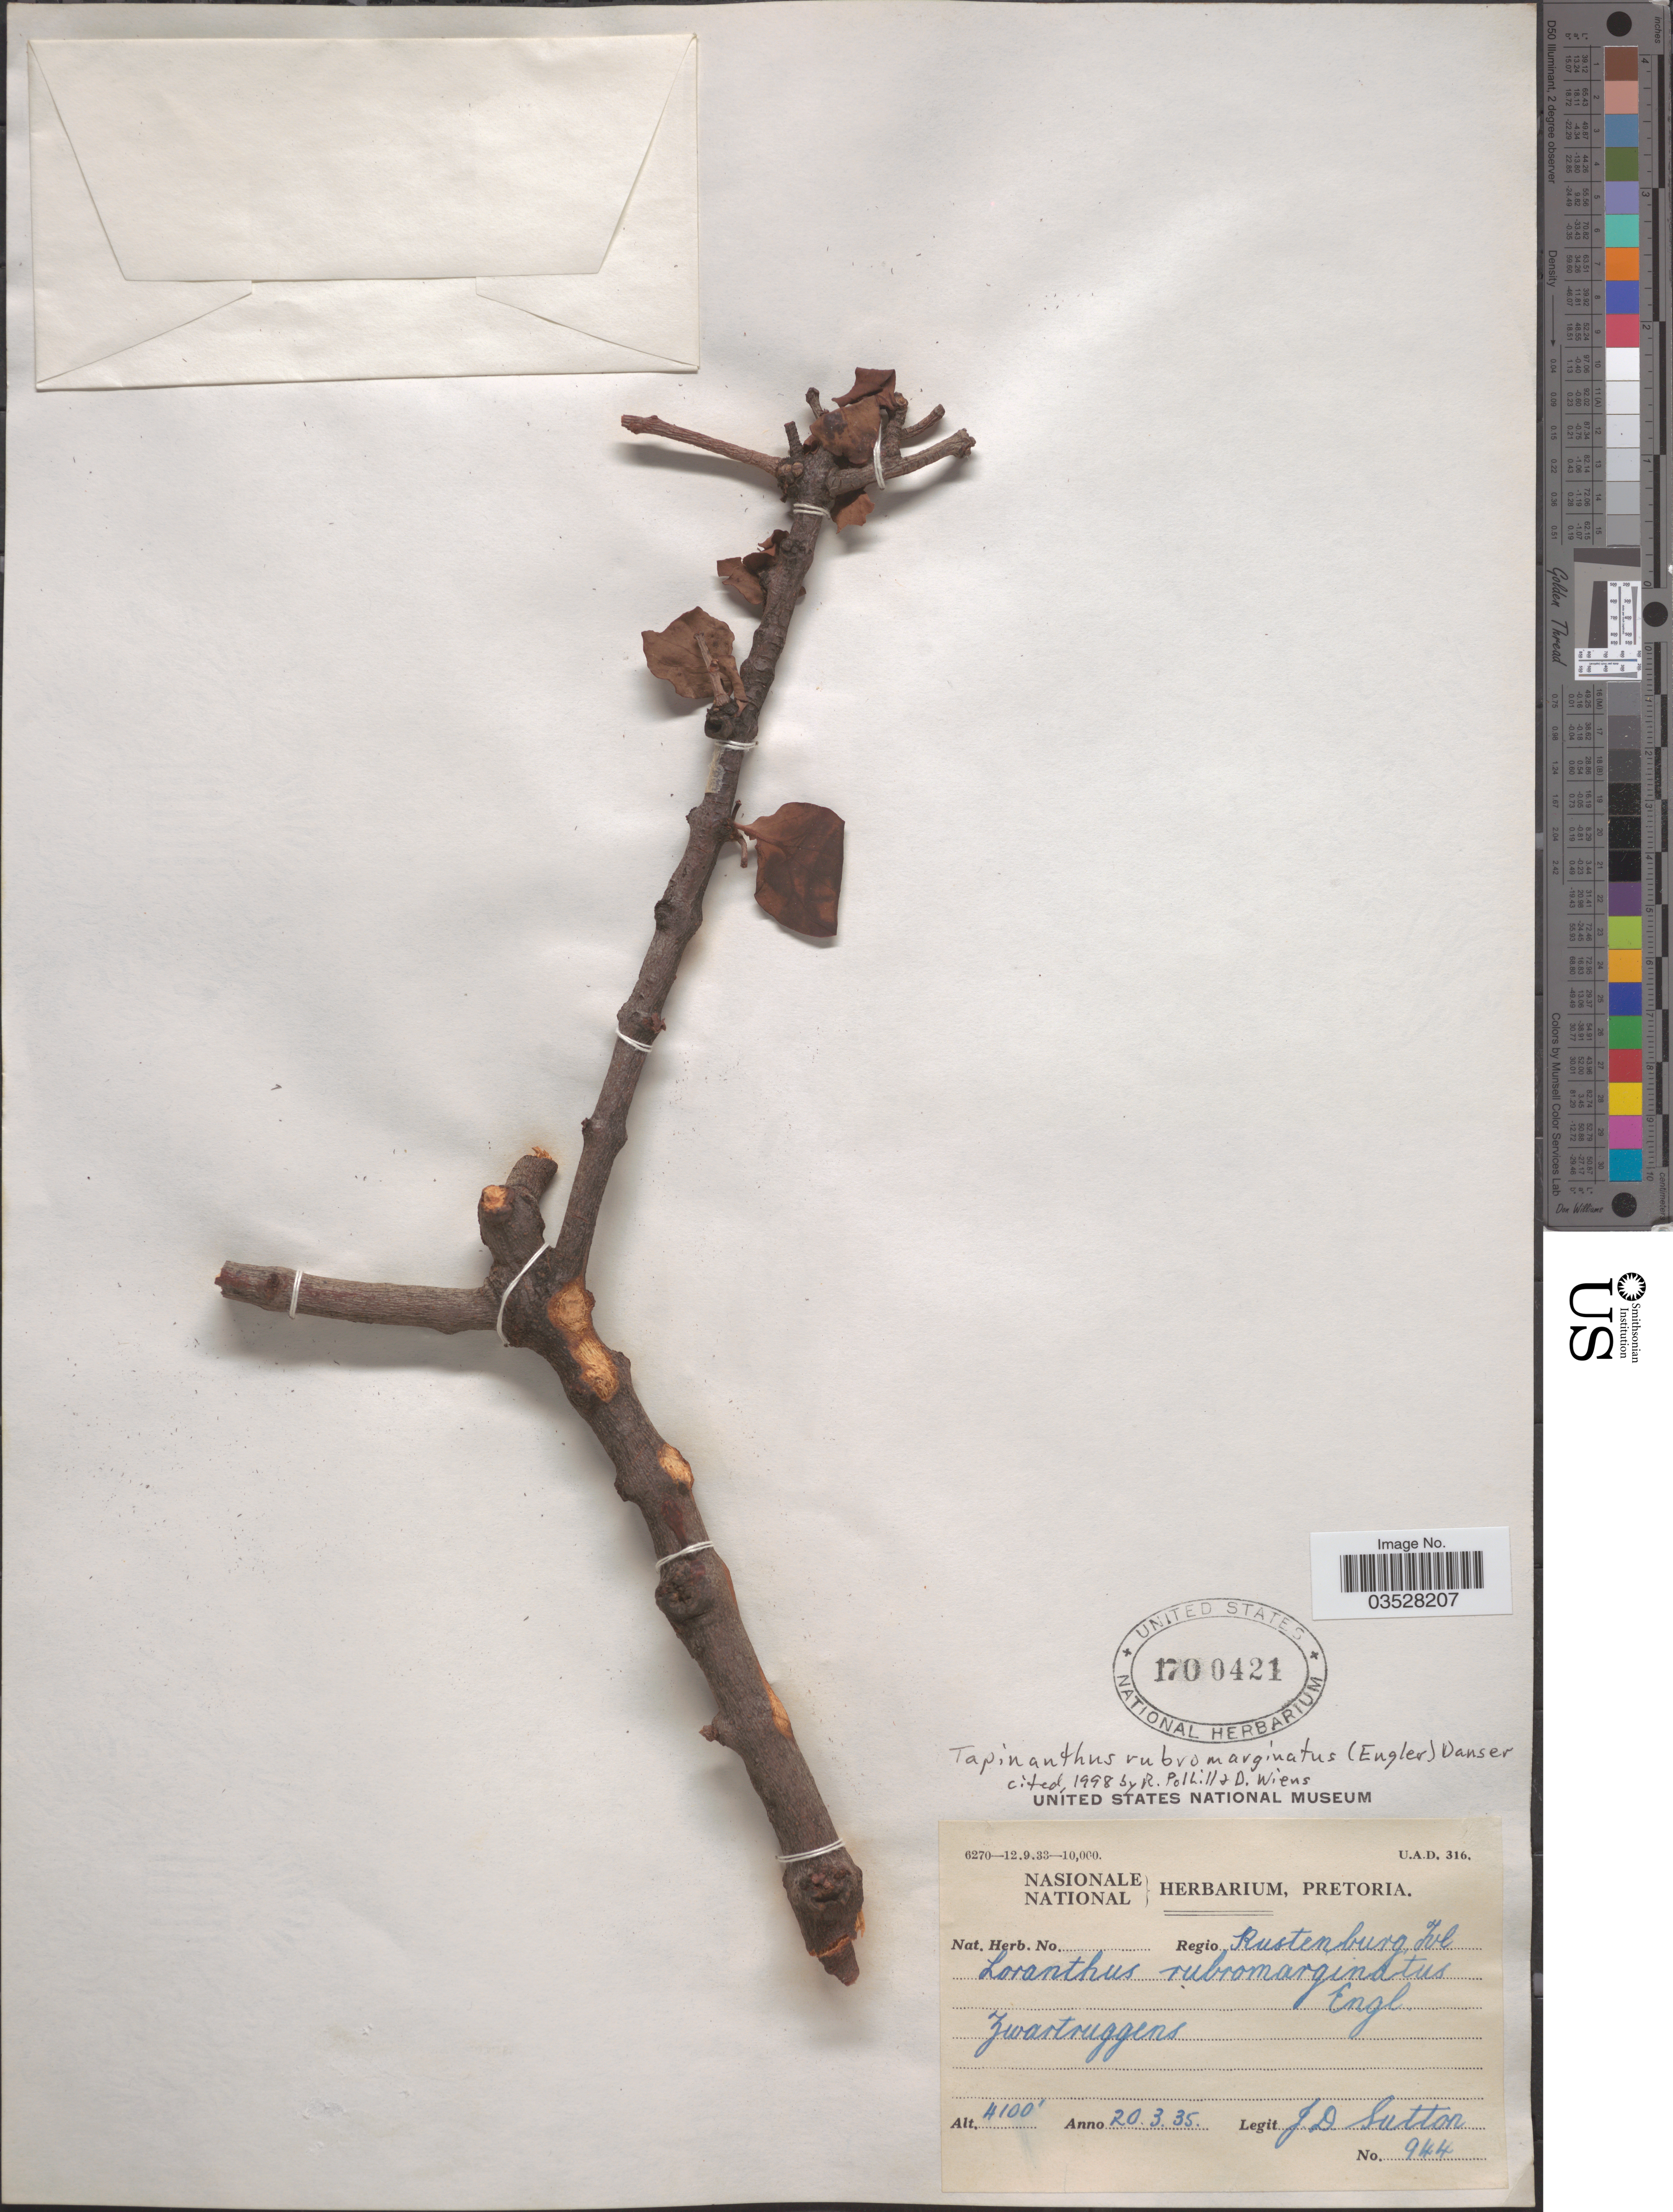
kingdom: Plantae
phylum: Tracheophyta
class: Magnoliopsida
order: Santalales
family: Loranthaceae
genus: Tapinanthus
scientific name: Tapinanthus rubromarginatus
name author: (Engl.) Danser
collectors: J. Sutton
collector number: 944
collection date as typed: Transcribed d/m/y: 20/3/35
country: South Africa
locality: Zwartruggens.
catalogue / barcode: US 1700421